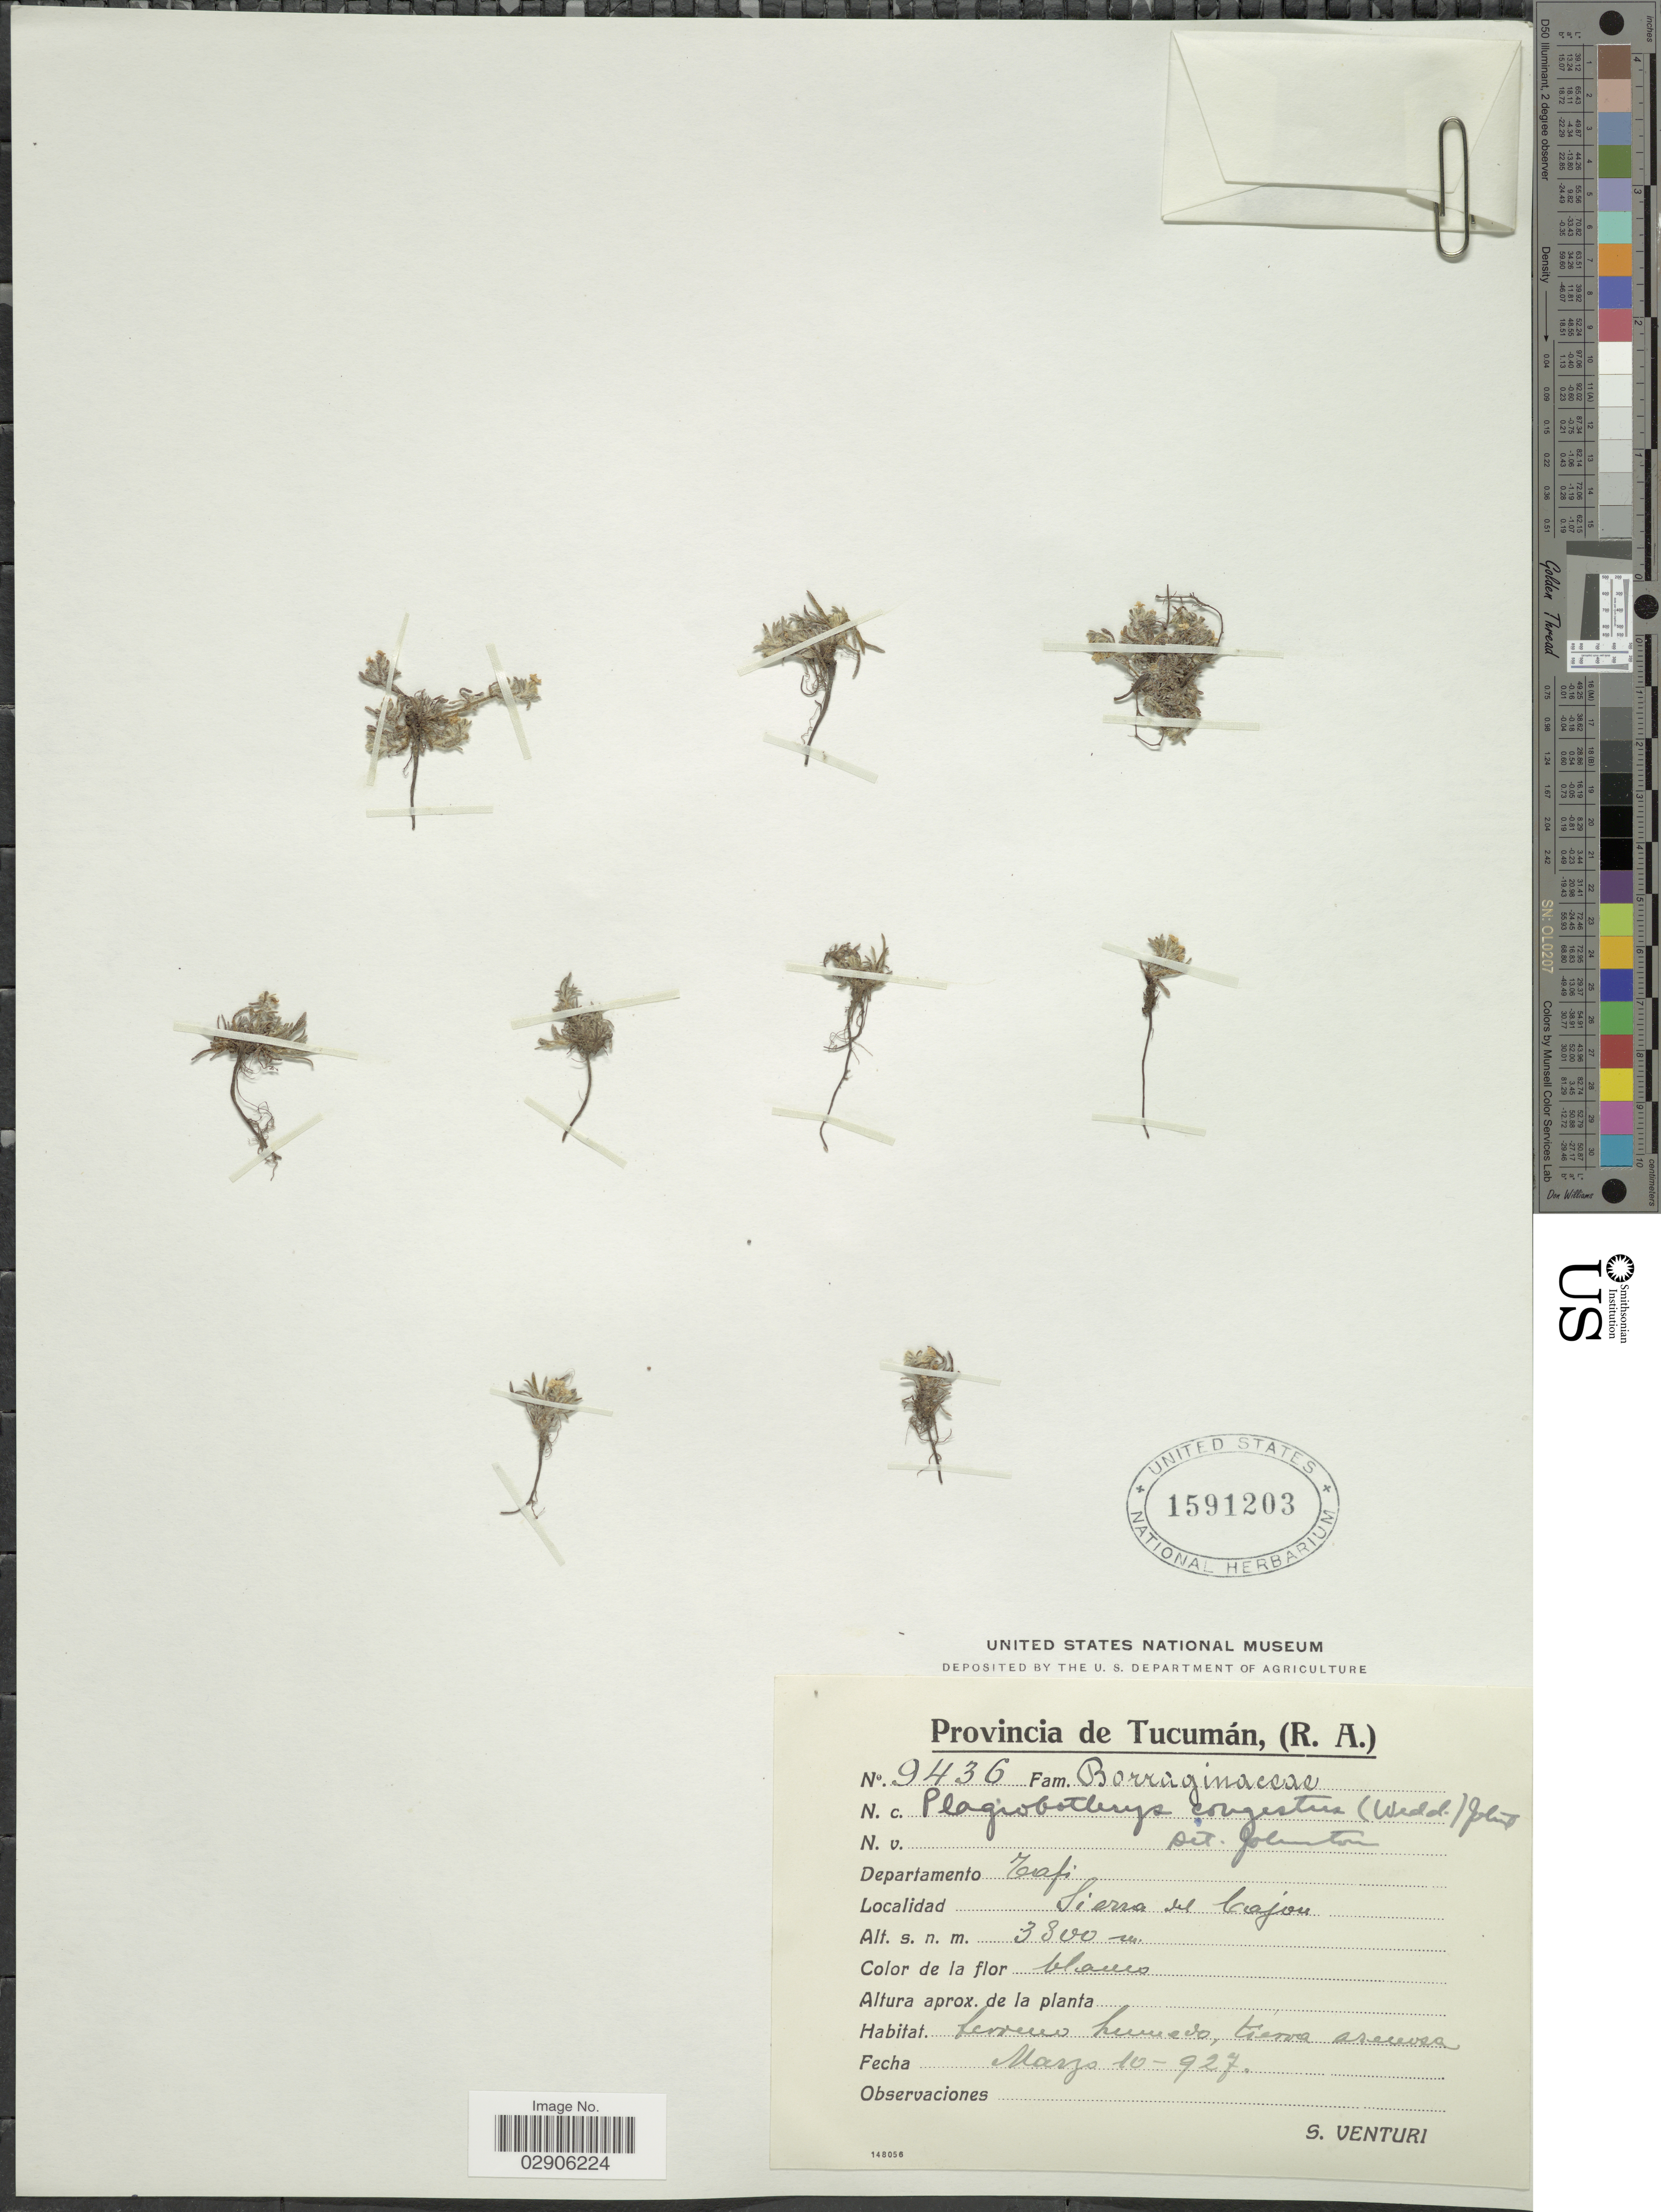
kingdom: Plantae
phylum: Tracheophyta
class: Magnoliopsida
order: Boraginales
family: Boraginaceae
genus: Plagiobothrys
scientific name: Plagiobothrys congestus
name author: (Wedd.) I.M. Johnst.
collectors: S. Venturi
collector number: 9436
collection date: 1927-03-10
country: Argentina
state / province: Tucuman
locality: Provincia de Tucumán, (R.A.), Departamento Tafi, Sierra del Cajon.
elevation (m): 3800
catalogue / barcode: US 1591203